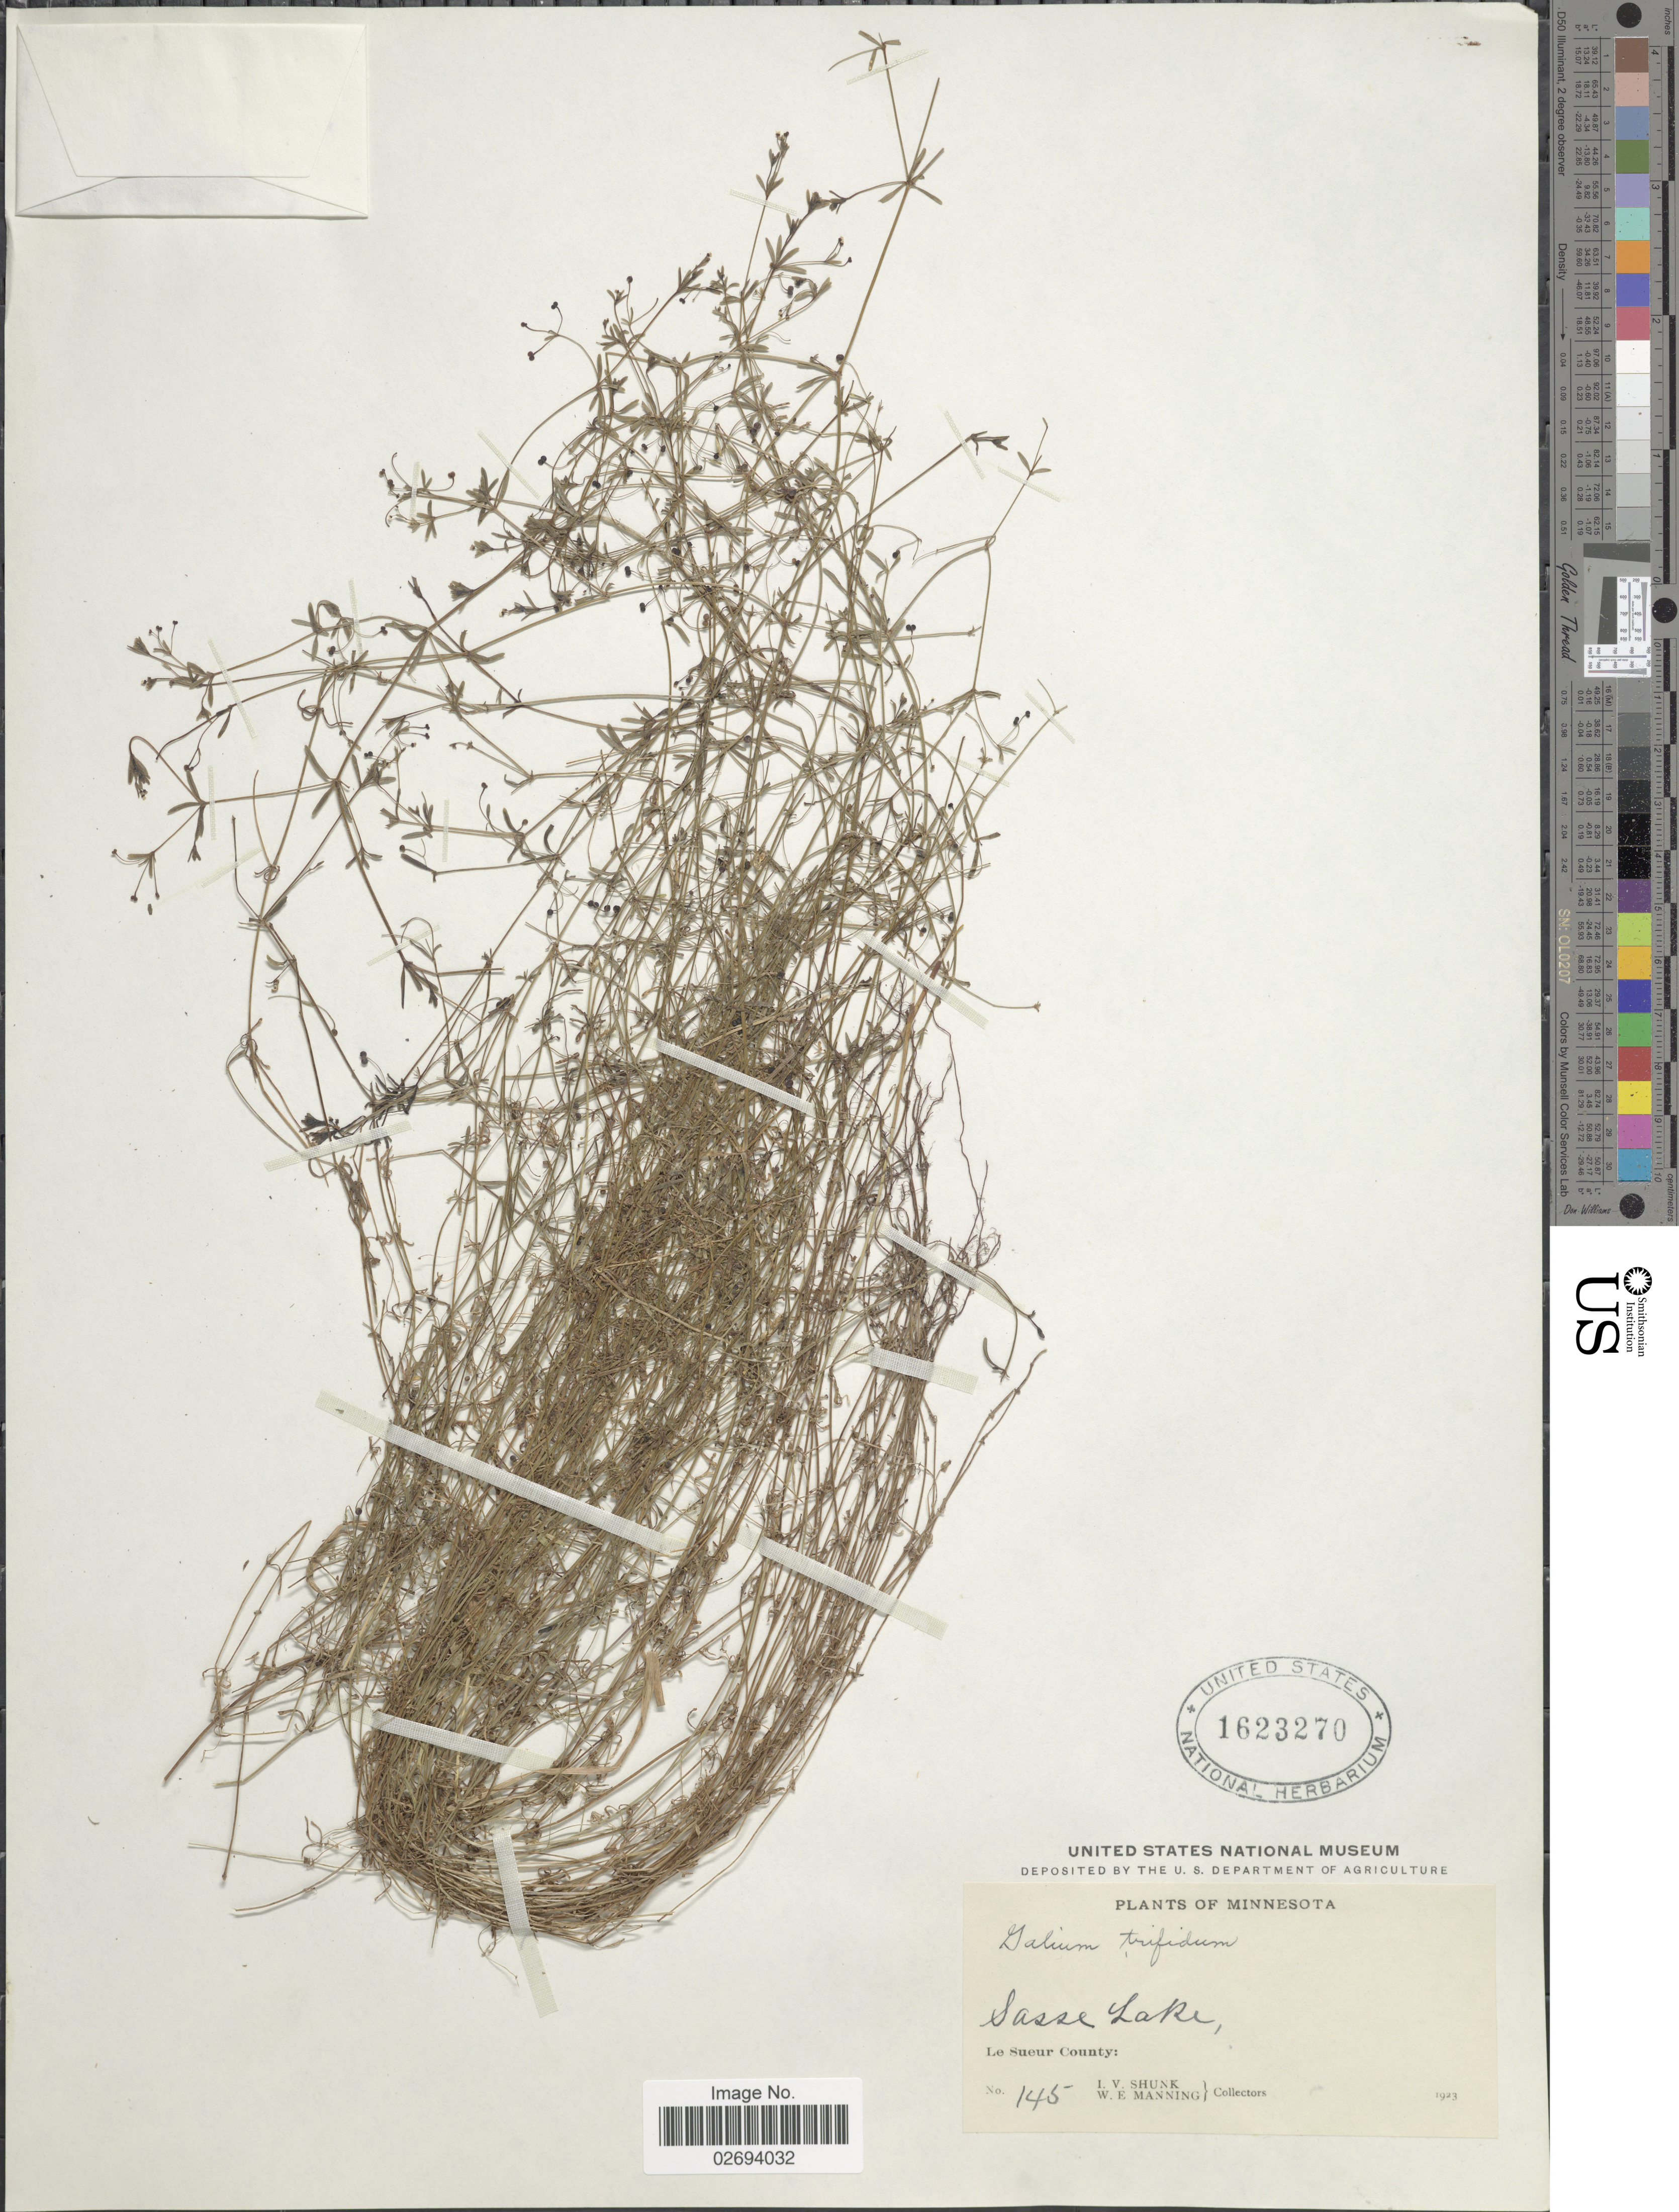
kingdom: Plantae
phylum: Tracheophyta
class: Magnoliopsida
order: Gentianales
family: Rubiaceae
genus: Galium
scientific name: Galium trifidum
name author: L.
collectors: I. Shunk & W. Manning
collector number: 145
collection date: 1923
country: United States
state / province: Minnesota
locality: Sasse Lake, Le Sueur County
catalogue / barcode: US 1623270